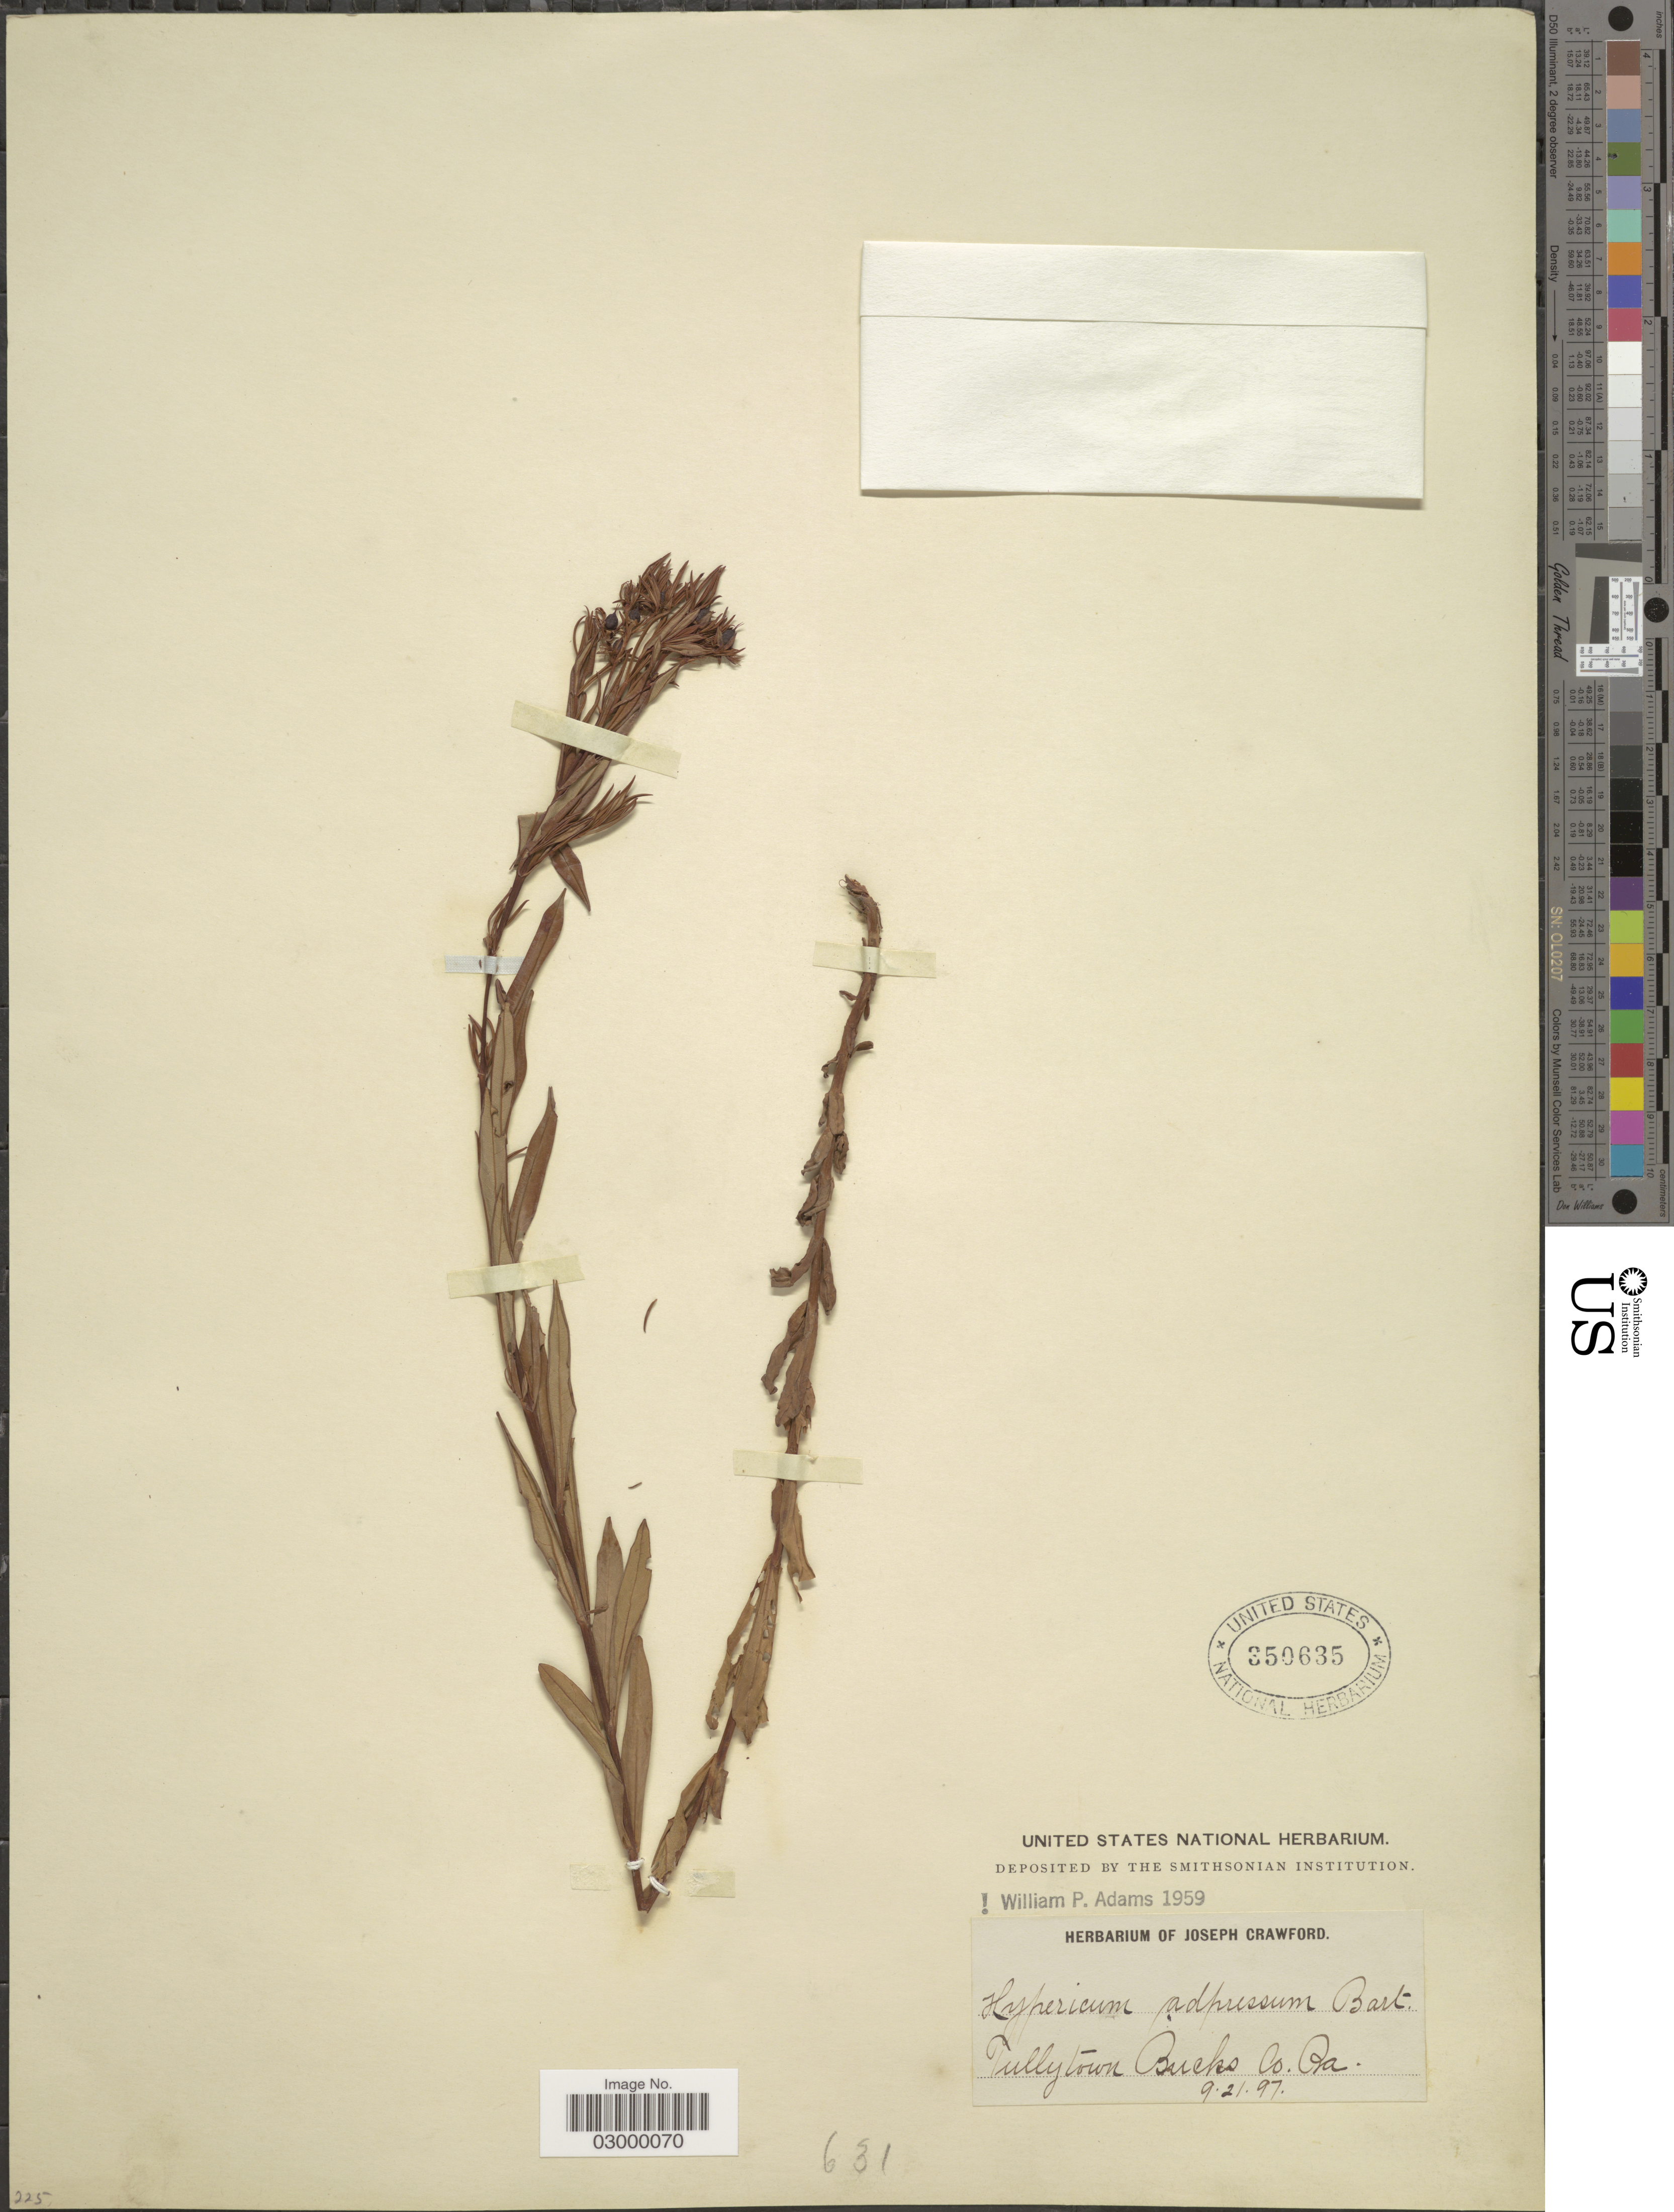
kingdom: Plantae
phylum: Tracheophyta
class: Magnoliopsida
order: Malpighiales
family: Hypericaceae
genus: Hypericum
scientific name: Hypericum adpressum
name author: W.P.C. Barton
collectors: ex herb. Joseph Crawford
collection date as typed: Transcribed d/m/y: 21/9/97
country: United States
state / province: Pennsylvania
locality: Tullytown Bucks Co.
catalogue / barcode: US 350635